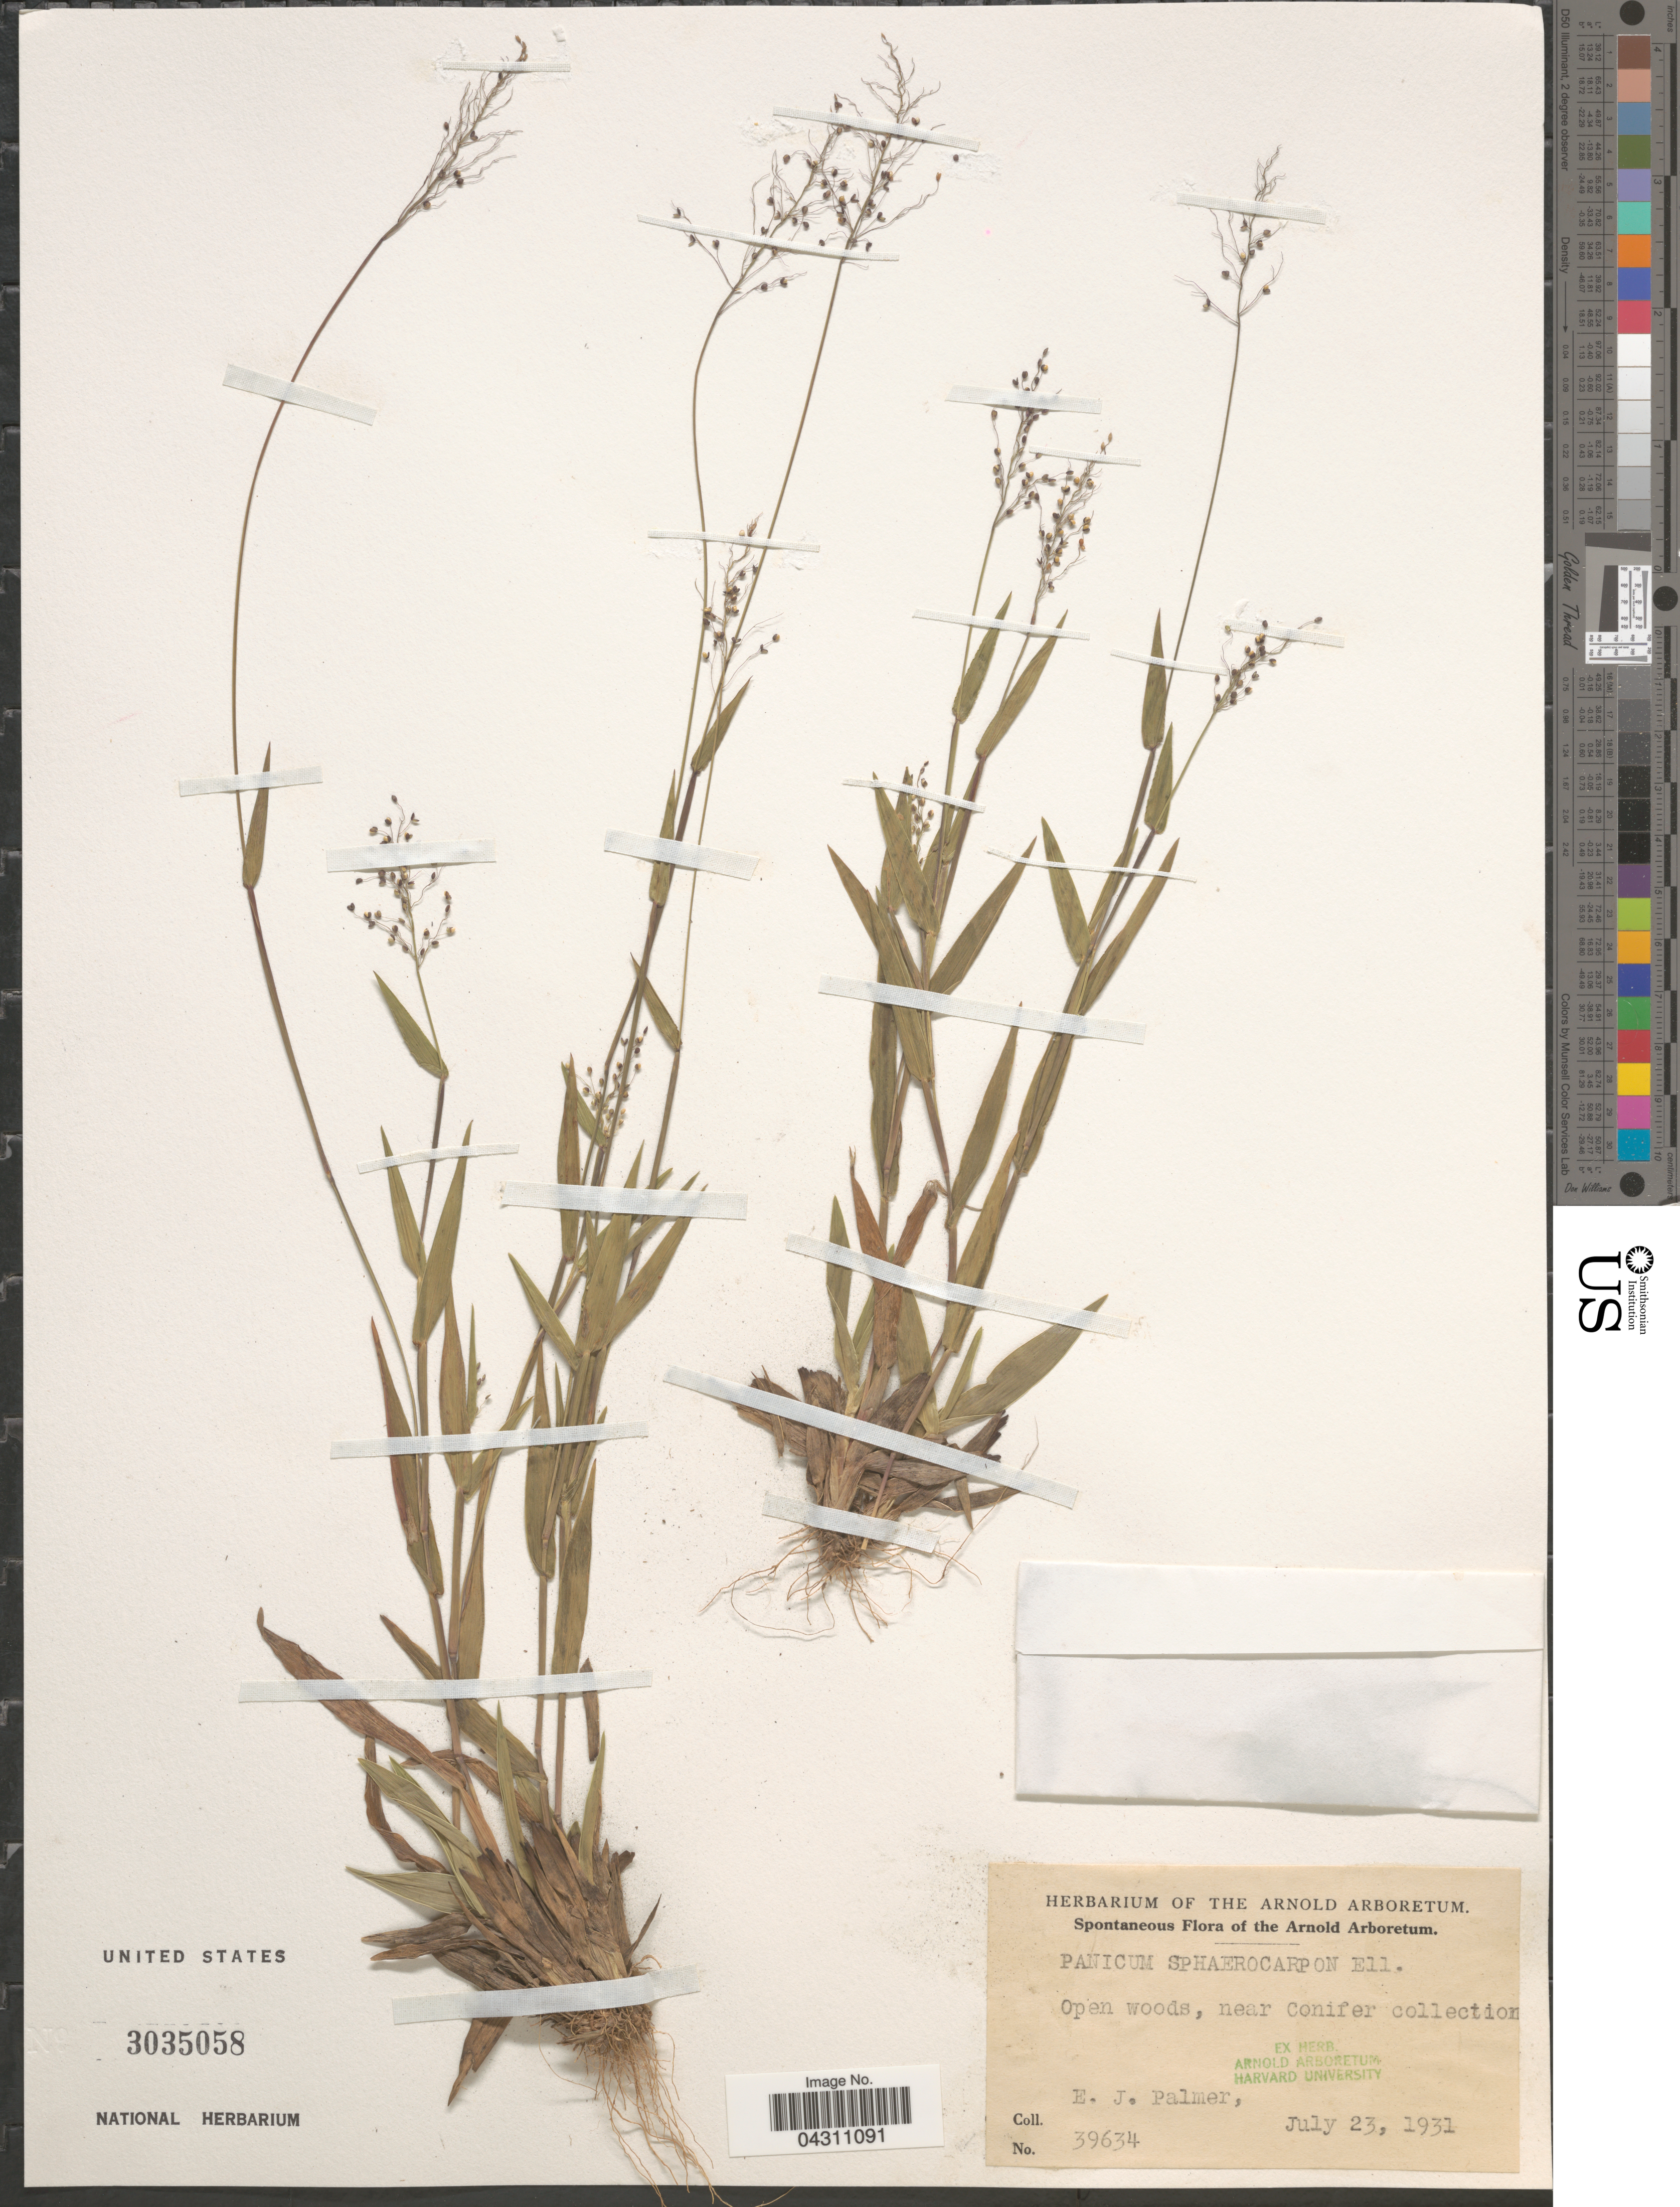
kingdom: Plantae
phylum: Tracheophyta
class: Liliopsida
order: Poales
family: Poaceae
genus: Dichanthelium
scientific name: Dichanthelium sphaerocarpon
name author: (Elliott) Gould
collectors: E. J. Palmer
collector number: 39634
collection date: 1931-07-23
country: United States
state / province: Massachusetts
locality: Arnold Arboretum. Open woods, near Conifer collection.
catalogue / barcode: US 3035058